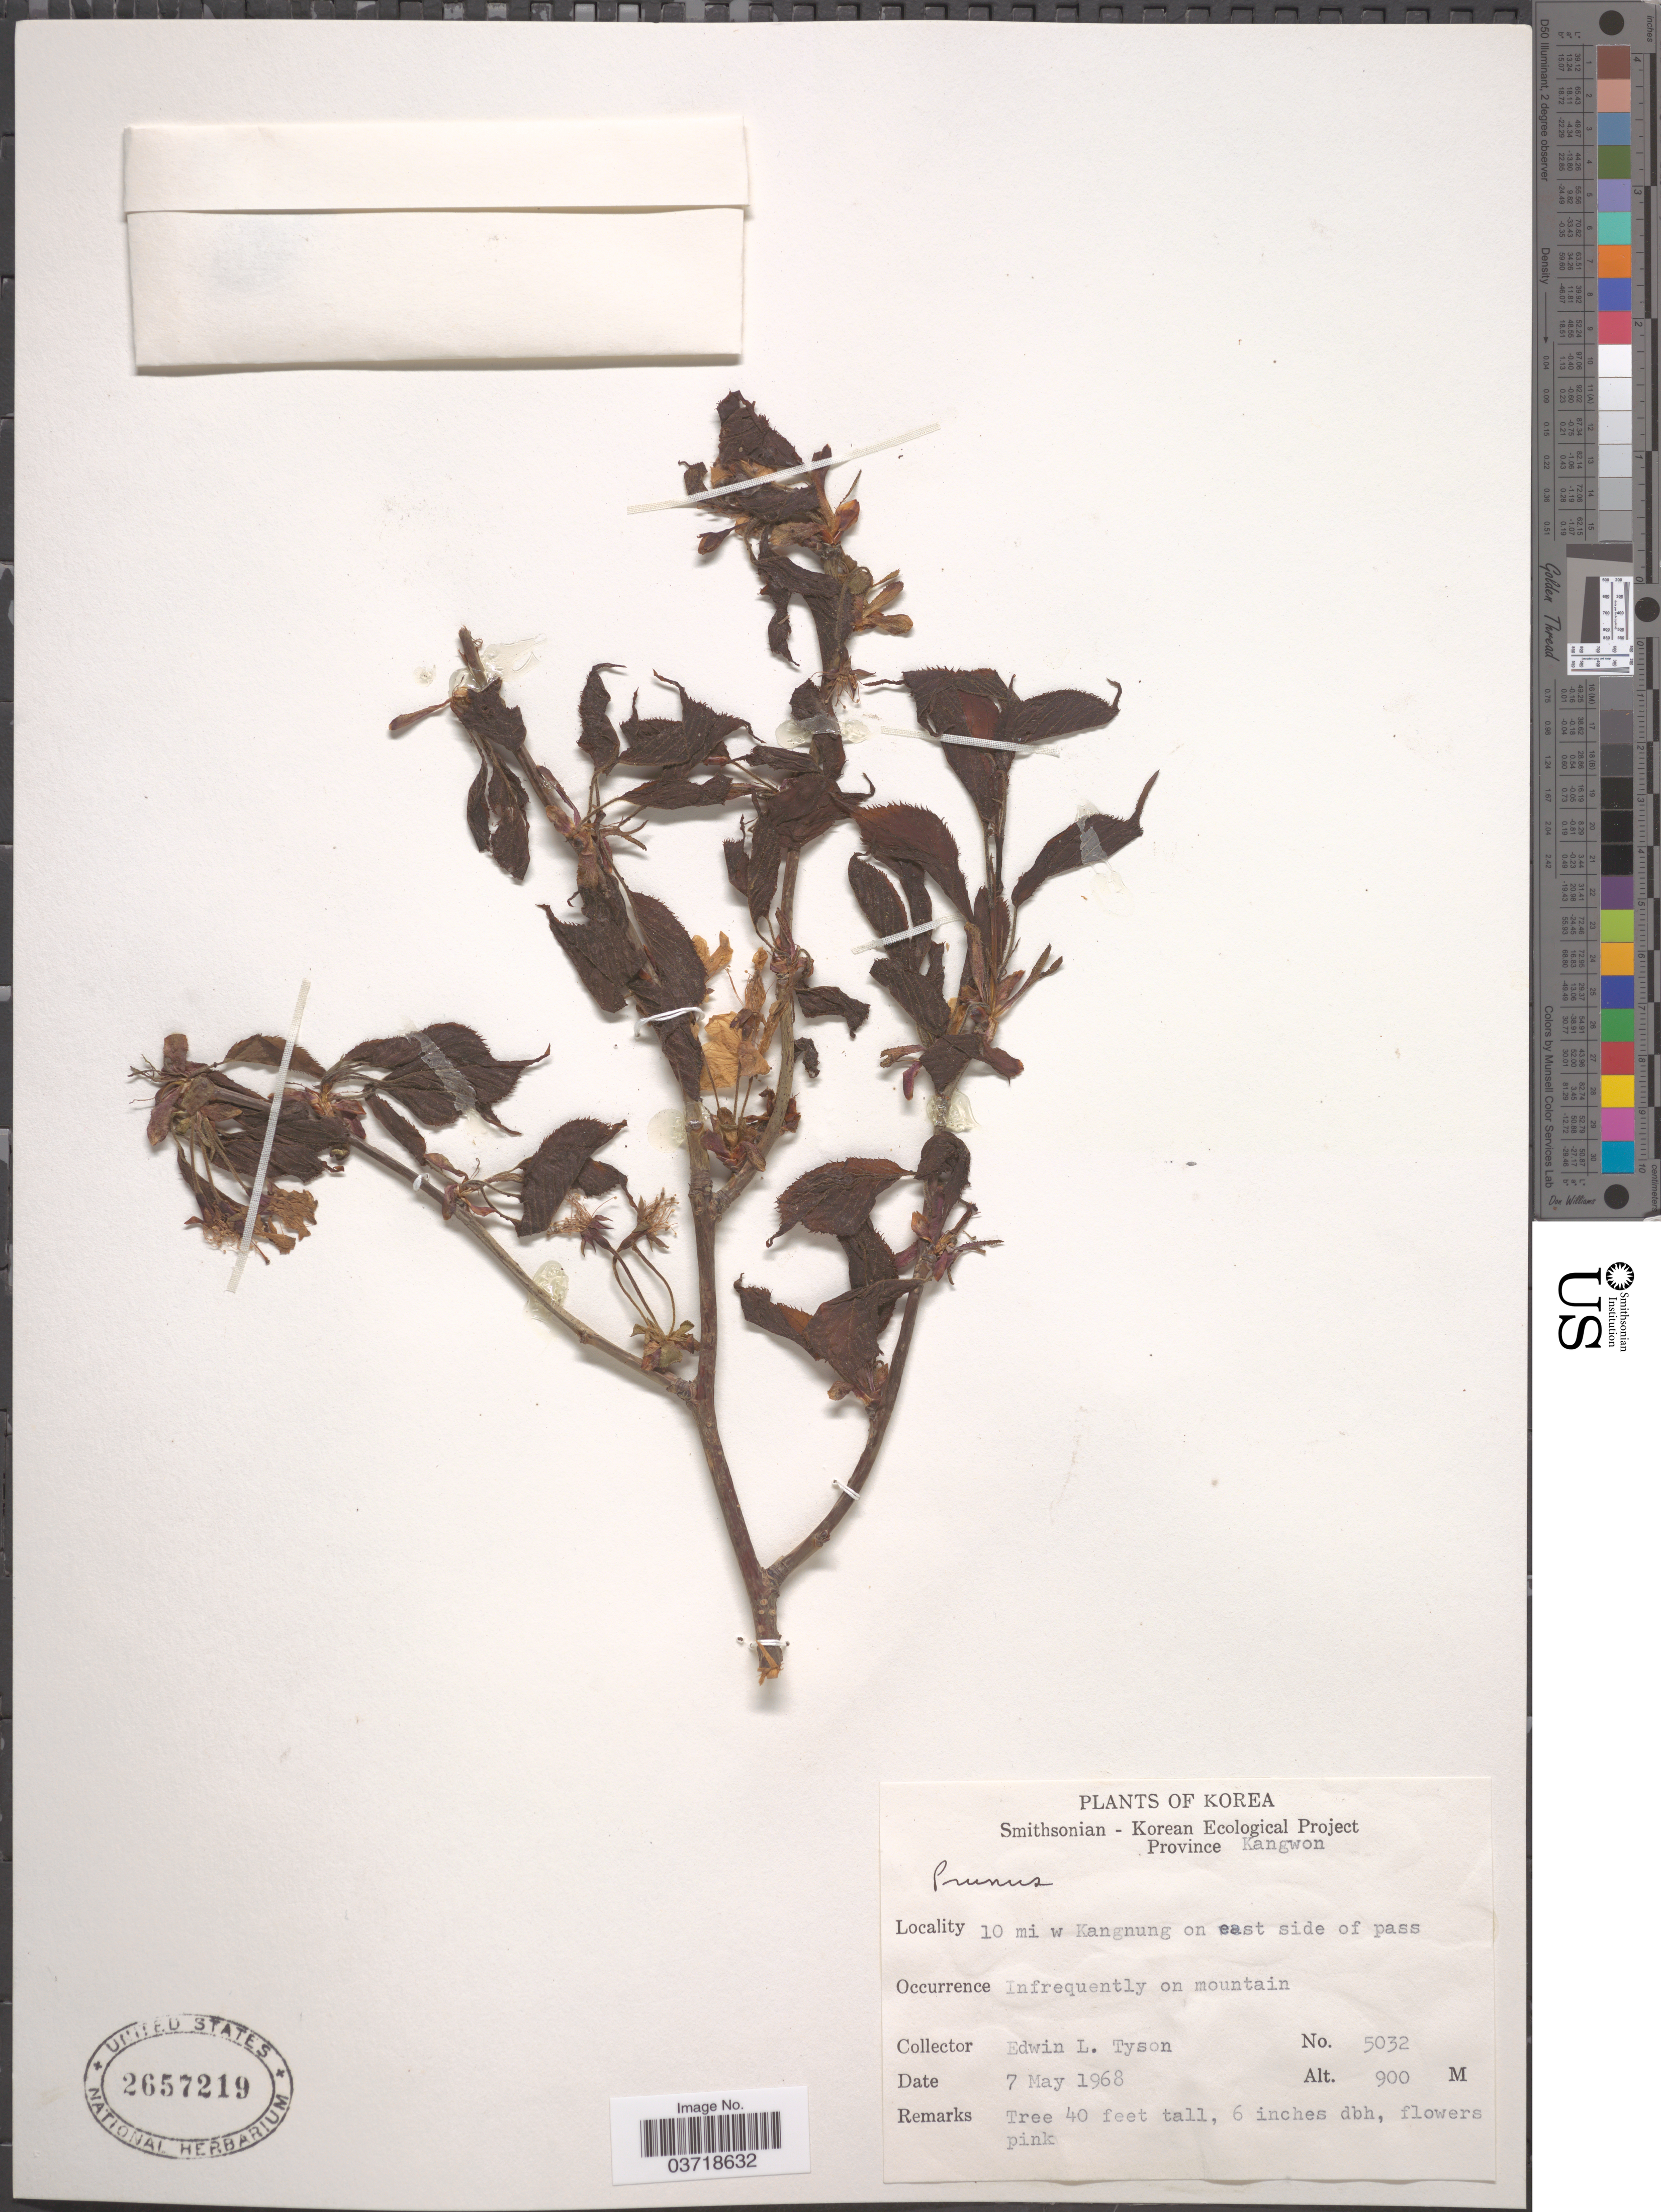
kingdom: Plantae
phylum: Tracheophyta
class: Magnoliopsida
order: Rosales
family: Rosaceae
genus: Prunus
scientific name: Prunus sp.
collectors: E. L. Tyson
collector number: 5032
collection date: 1968-05-07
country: North Korea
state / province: Kangwon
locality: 10 mi w Kangnung on east side of pass.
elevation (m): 900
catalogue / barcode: US 2657219